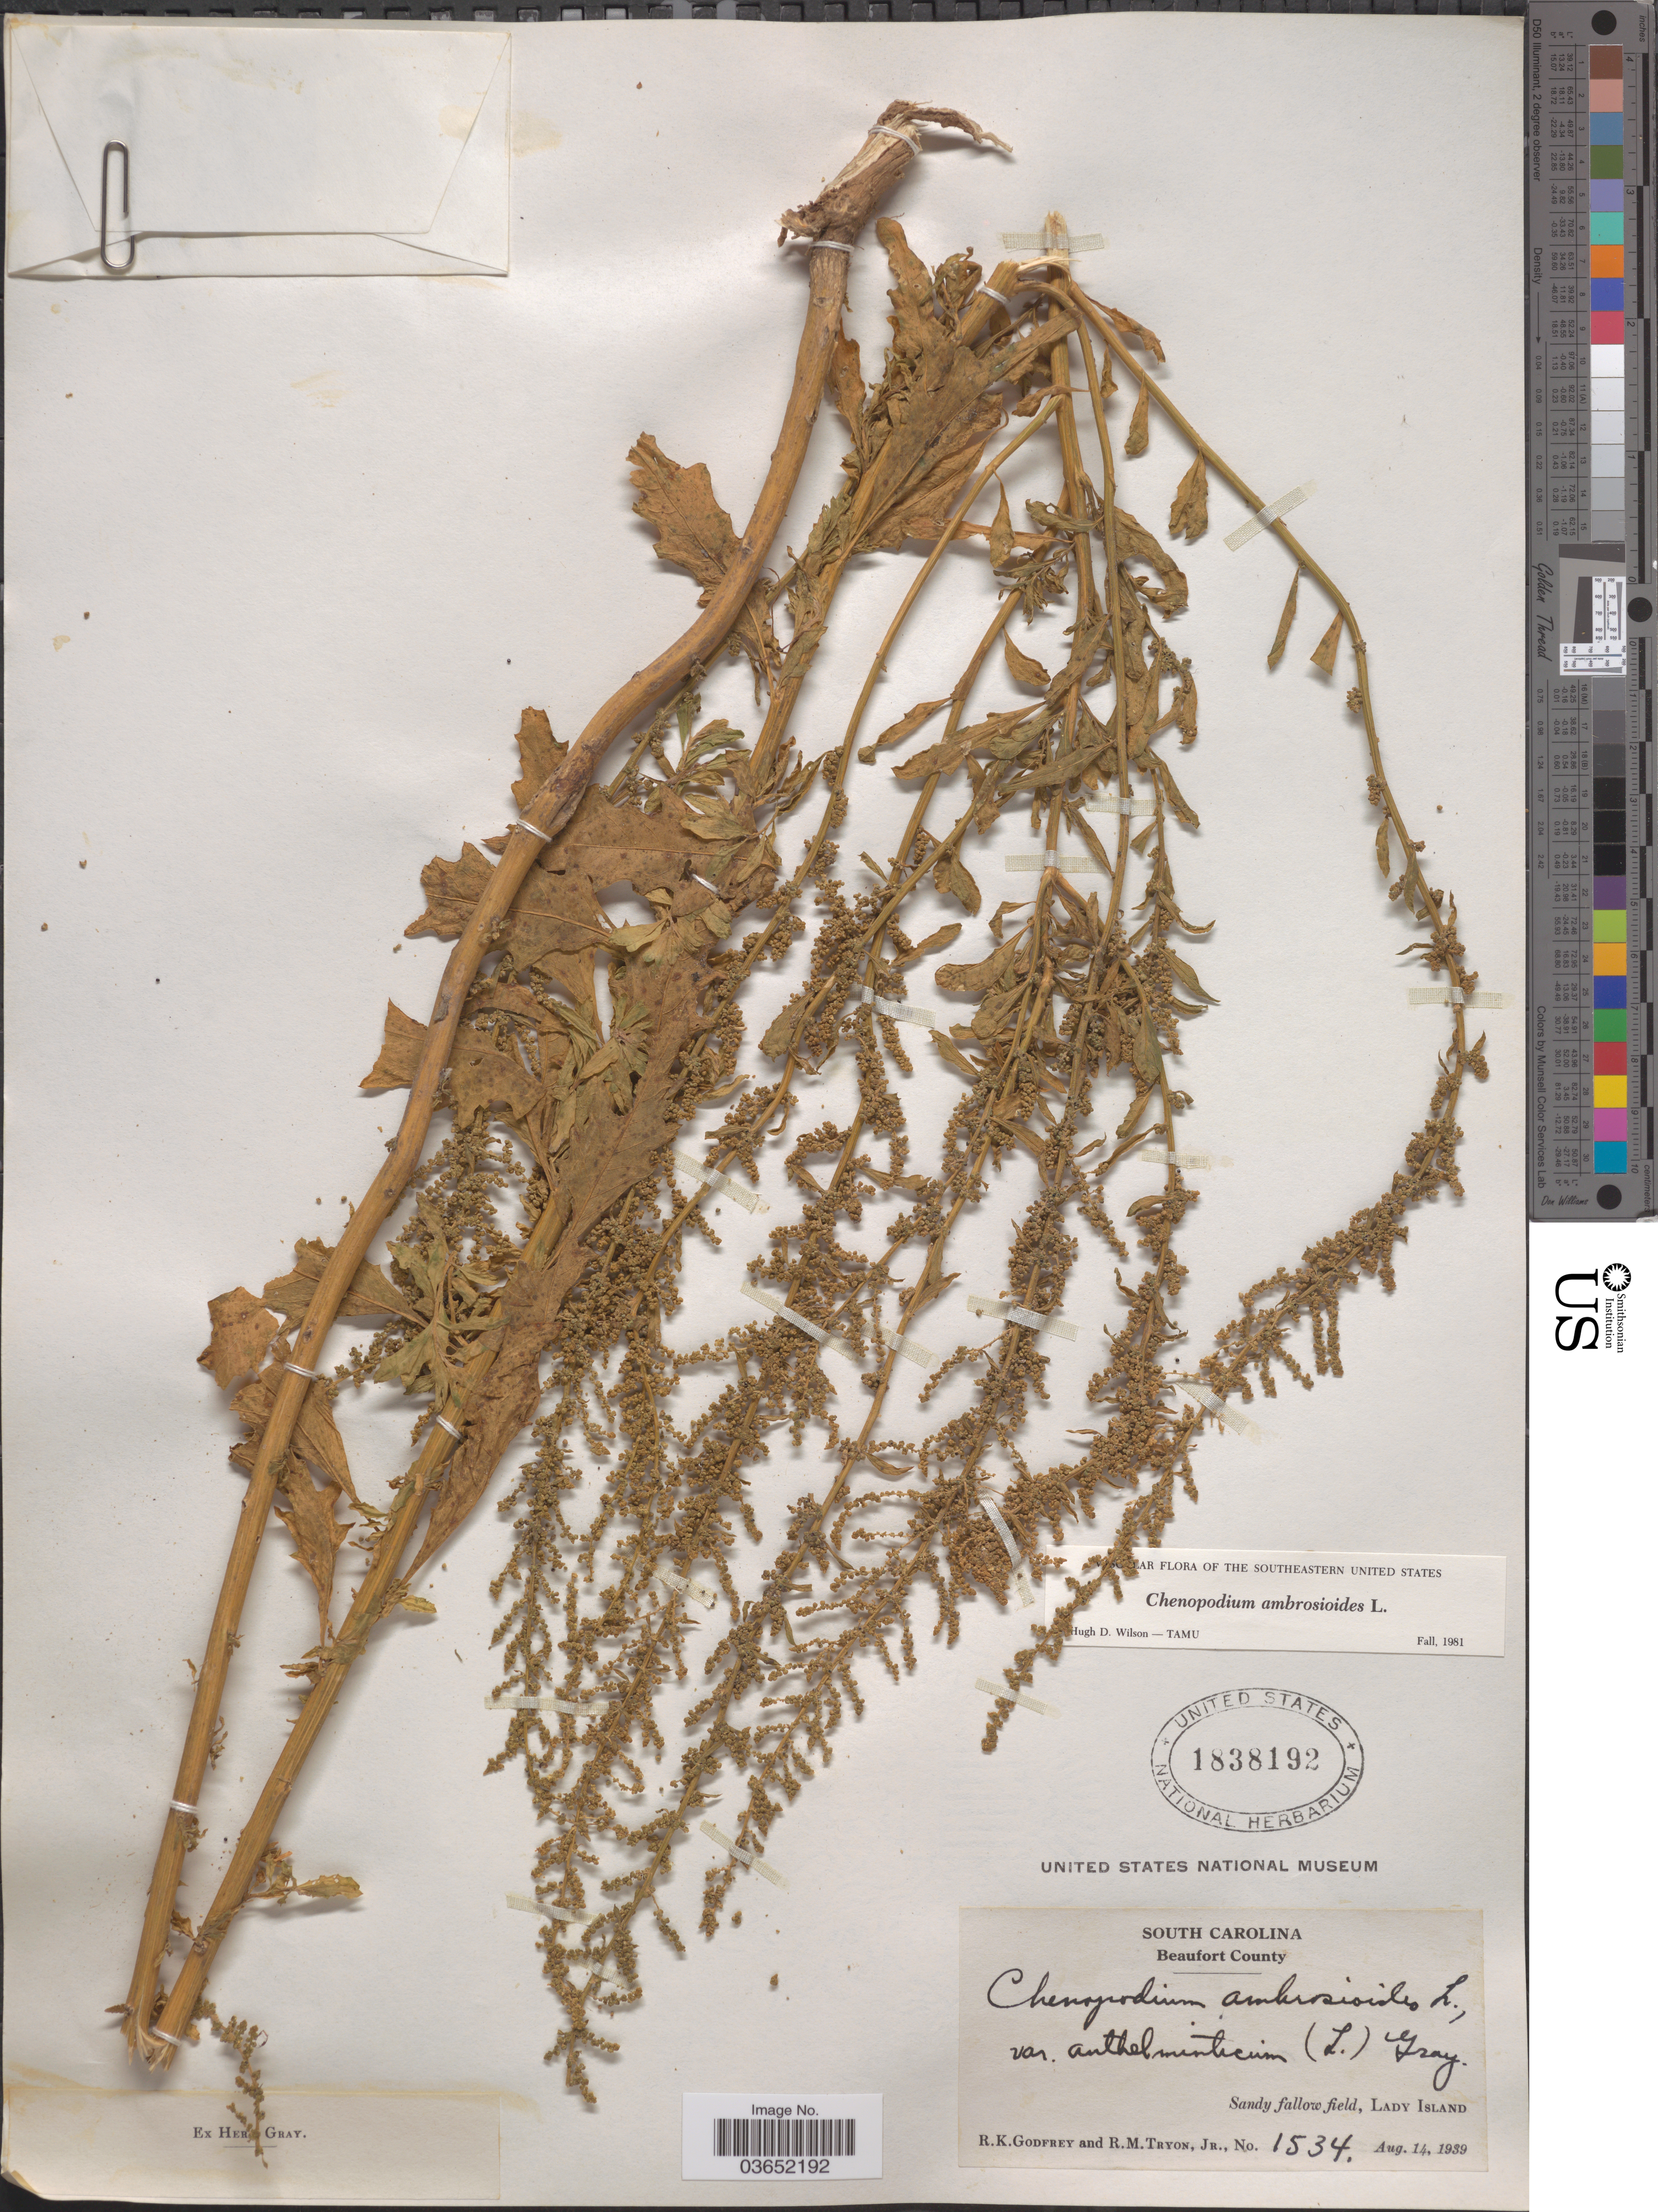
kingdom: Plantae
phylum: Tracheophyta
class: Magnoliopsida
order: Caryophyllales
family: Amaranthaceae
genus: Chenopodium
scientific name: Chenopodium ambrosioides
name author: L.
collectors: R. K. Godfrey & R. Tryon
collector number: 1534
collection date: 1939-08-14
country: United States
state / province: South Carolina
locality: Beaufort County. Lady Island.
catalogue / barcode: US 1838192